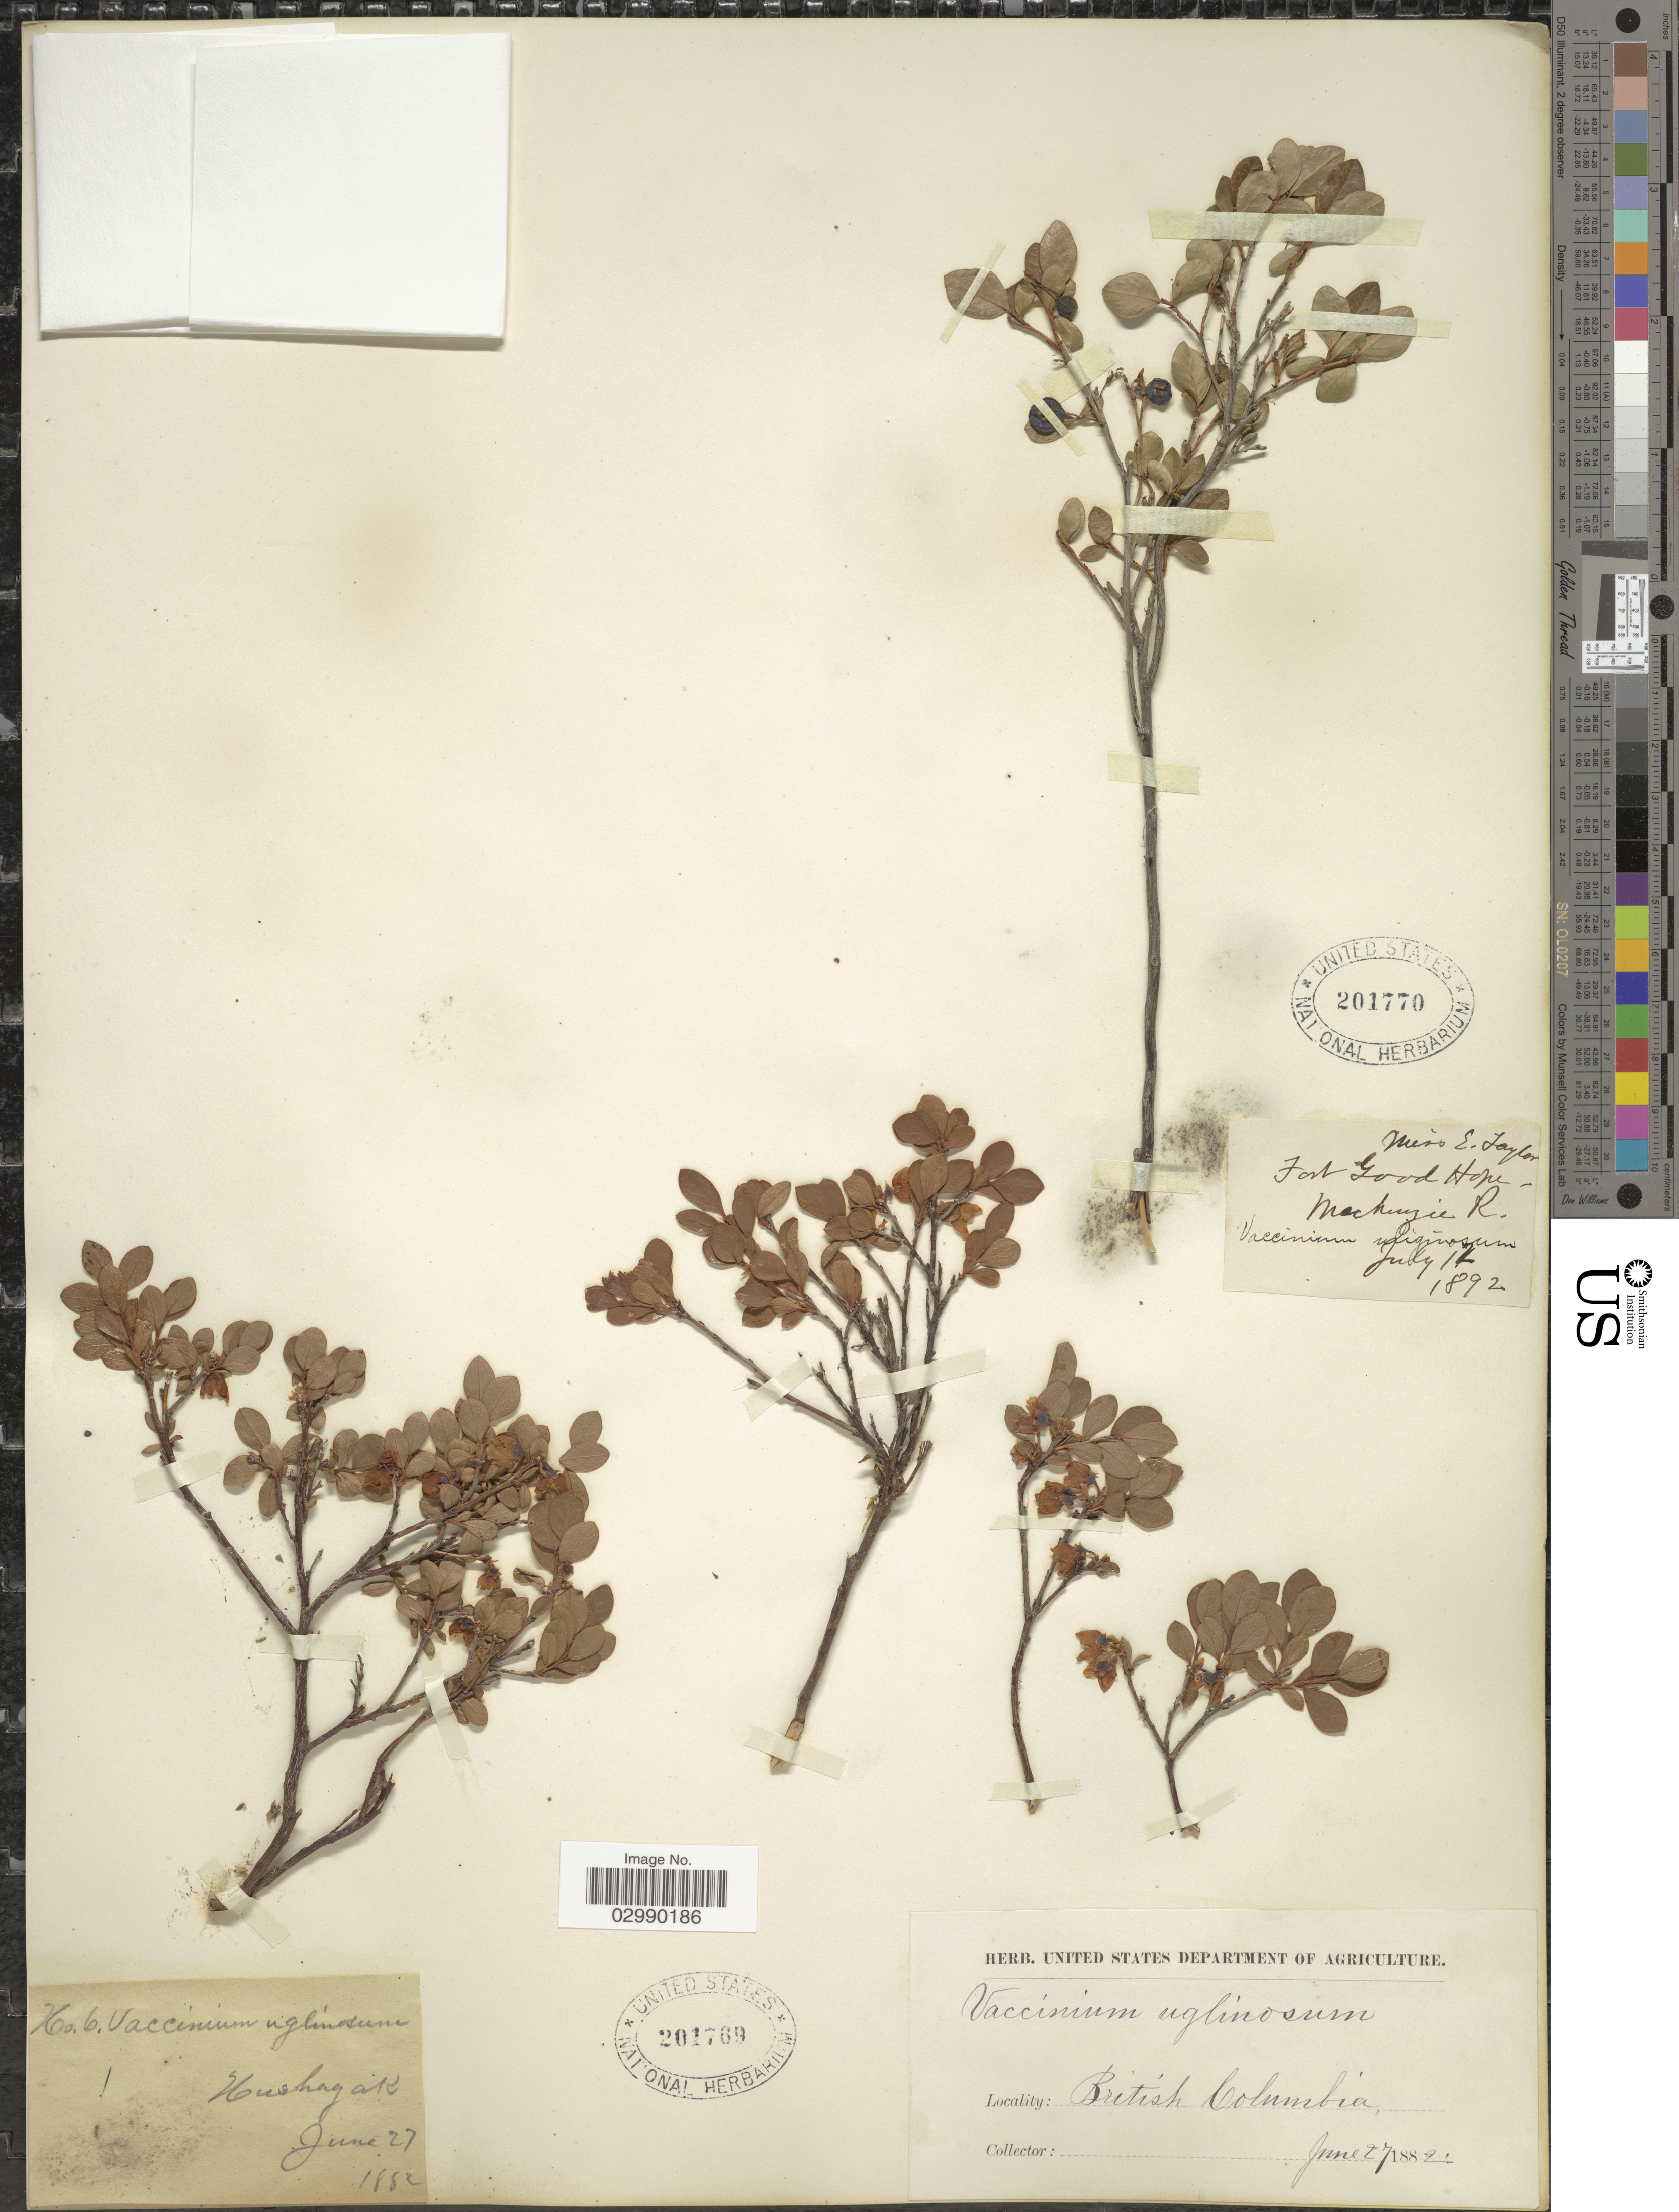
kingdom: Plantae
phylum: Tracheophyta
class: Magnoliopsida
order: Ericales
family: Ericaceae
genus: Vaccinium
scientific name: Vaccinium uliginosum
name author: L.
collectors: E. Taylor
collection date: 1892-07-14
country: Canada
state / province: Northwest Territories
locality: Fort Good Hope, Mackenzie R.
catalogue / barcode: US 201770-2